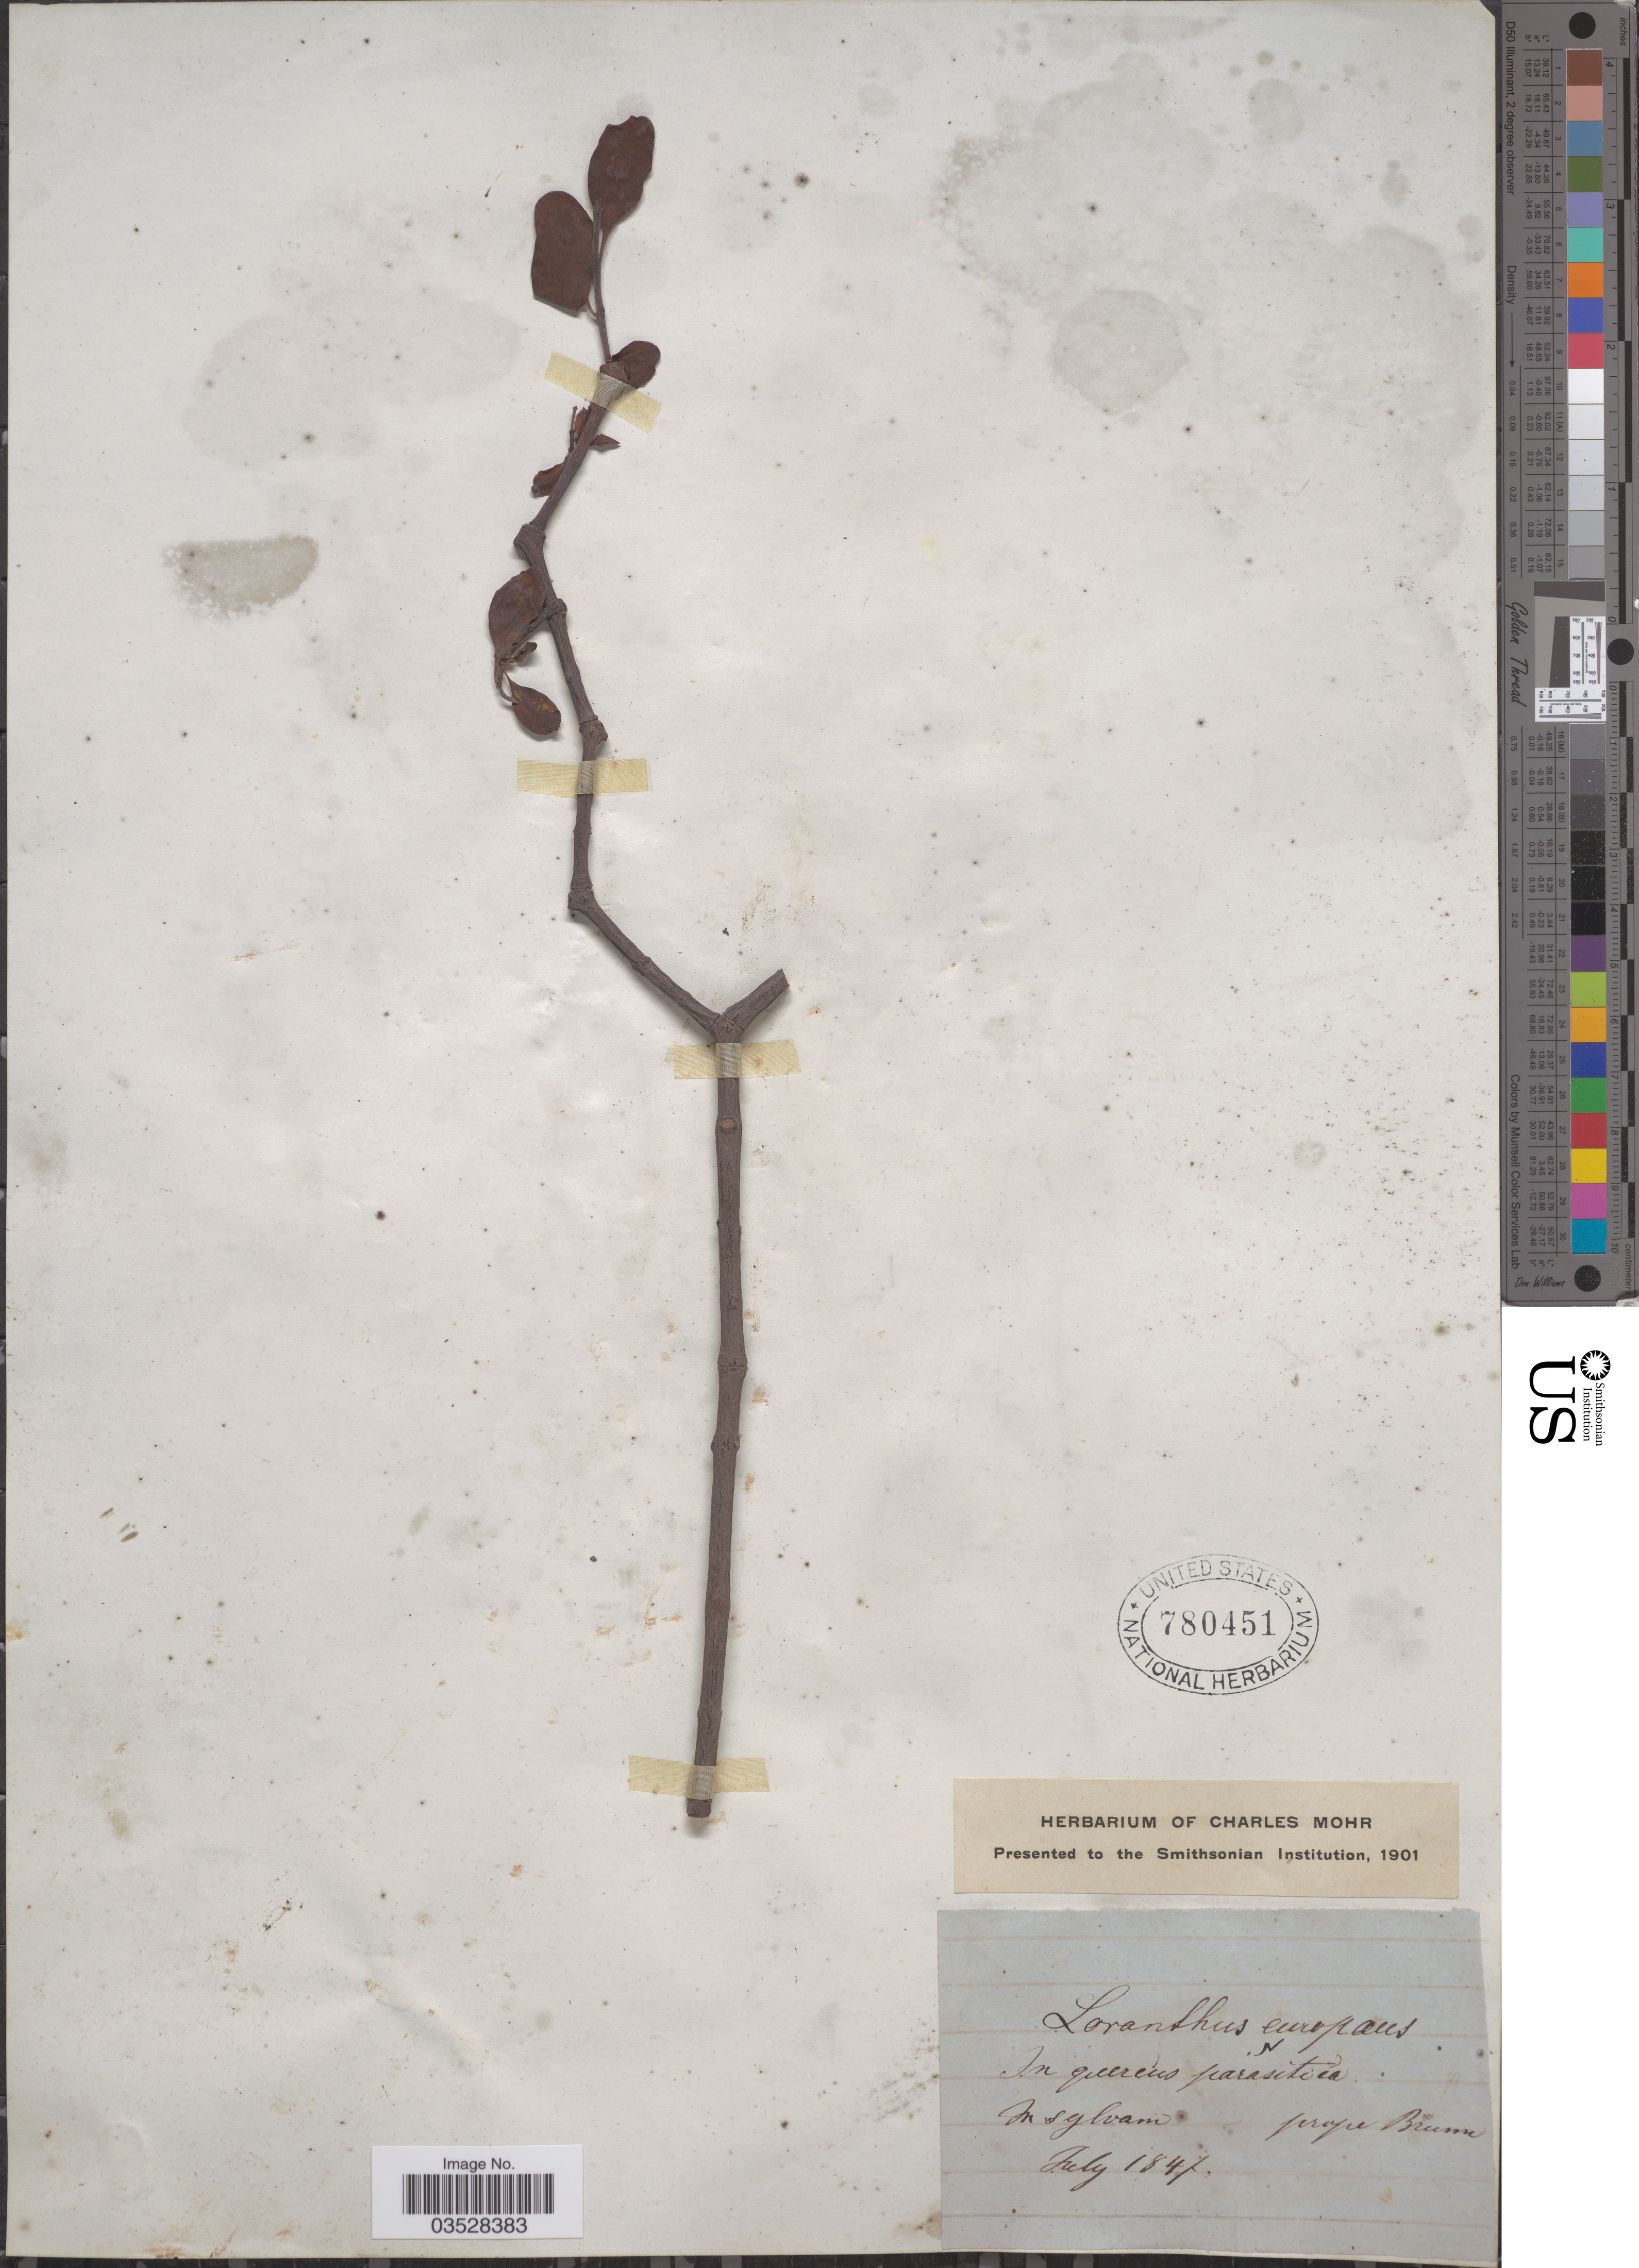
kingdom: Plantae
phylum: Tracheophyta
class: Magnoliopsida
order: Santalales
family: Loranthaceae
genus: Loranthus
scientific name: Loranthus europaeus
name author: Jacq.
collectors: ex herb. Charles Mohr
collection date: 1847-07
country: Germany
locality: Prope Brunn.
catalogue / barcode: US 780451